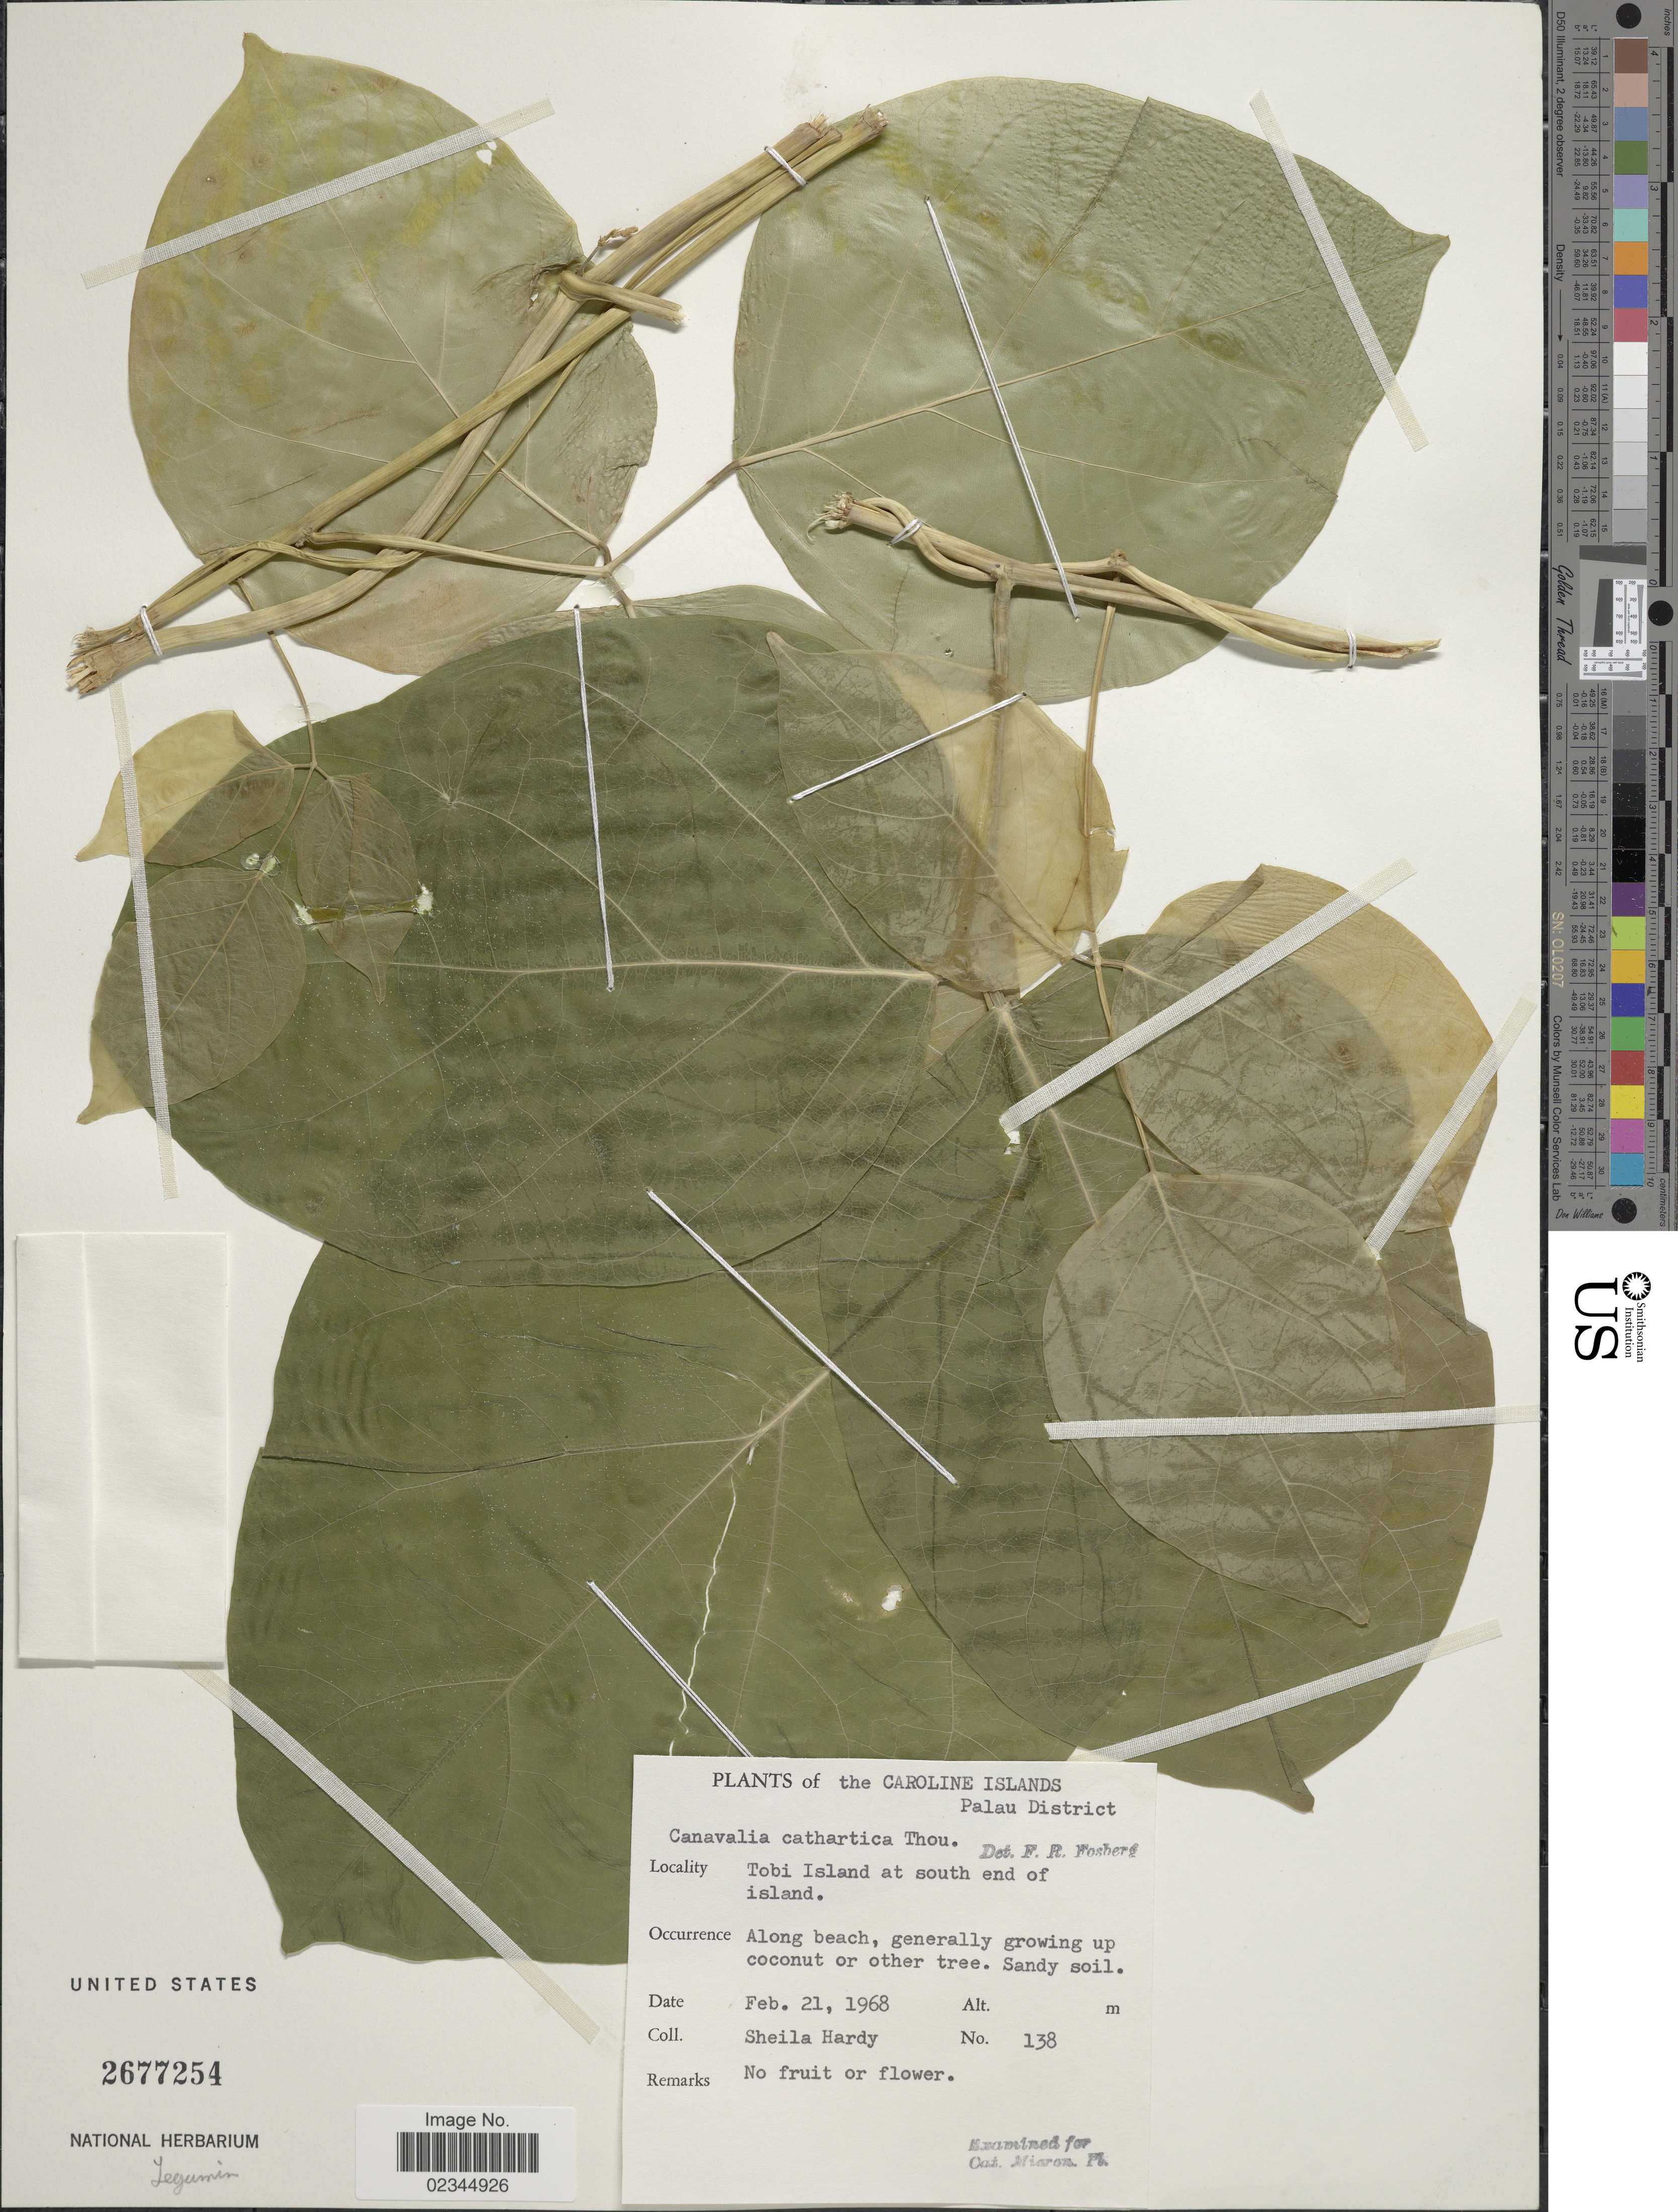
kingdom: Plantae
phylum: Tracheophyta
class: Magnoliopsida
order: Fabales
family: Fabaceae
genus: Canavalia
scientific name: Canavalia cathartica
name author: Thouars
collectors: S. Hardy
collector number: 138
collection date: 1968-02-21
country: Palau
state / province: Belau Outliers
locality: Caroline Islands, Palau District, Tobi Island at south end of island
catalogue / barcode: US 2677254